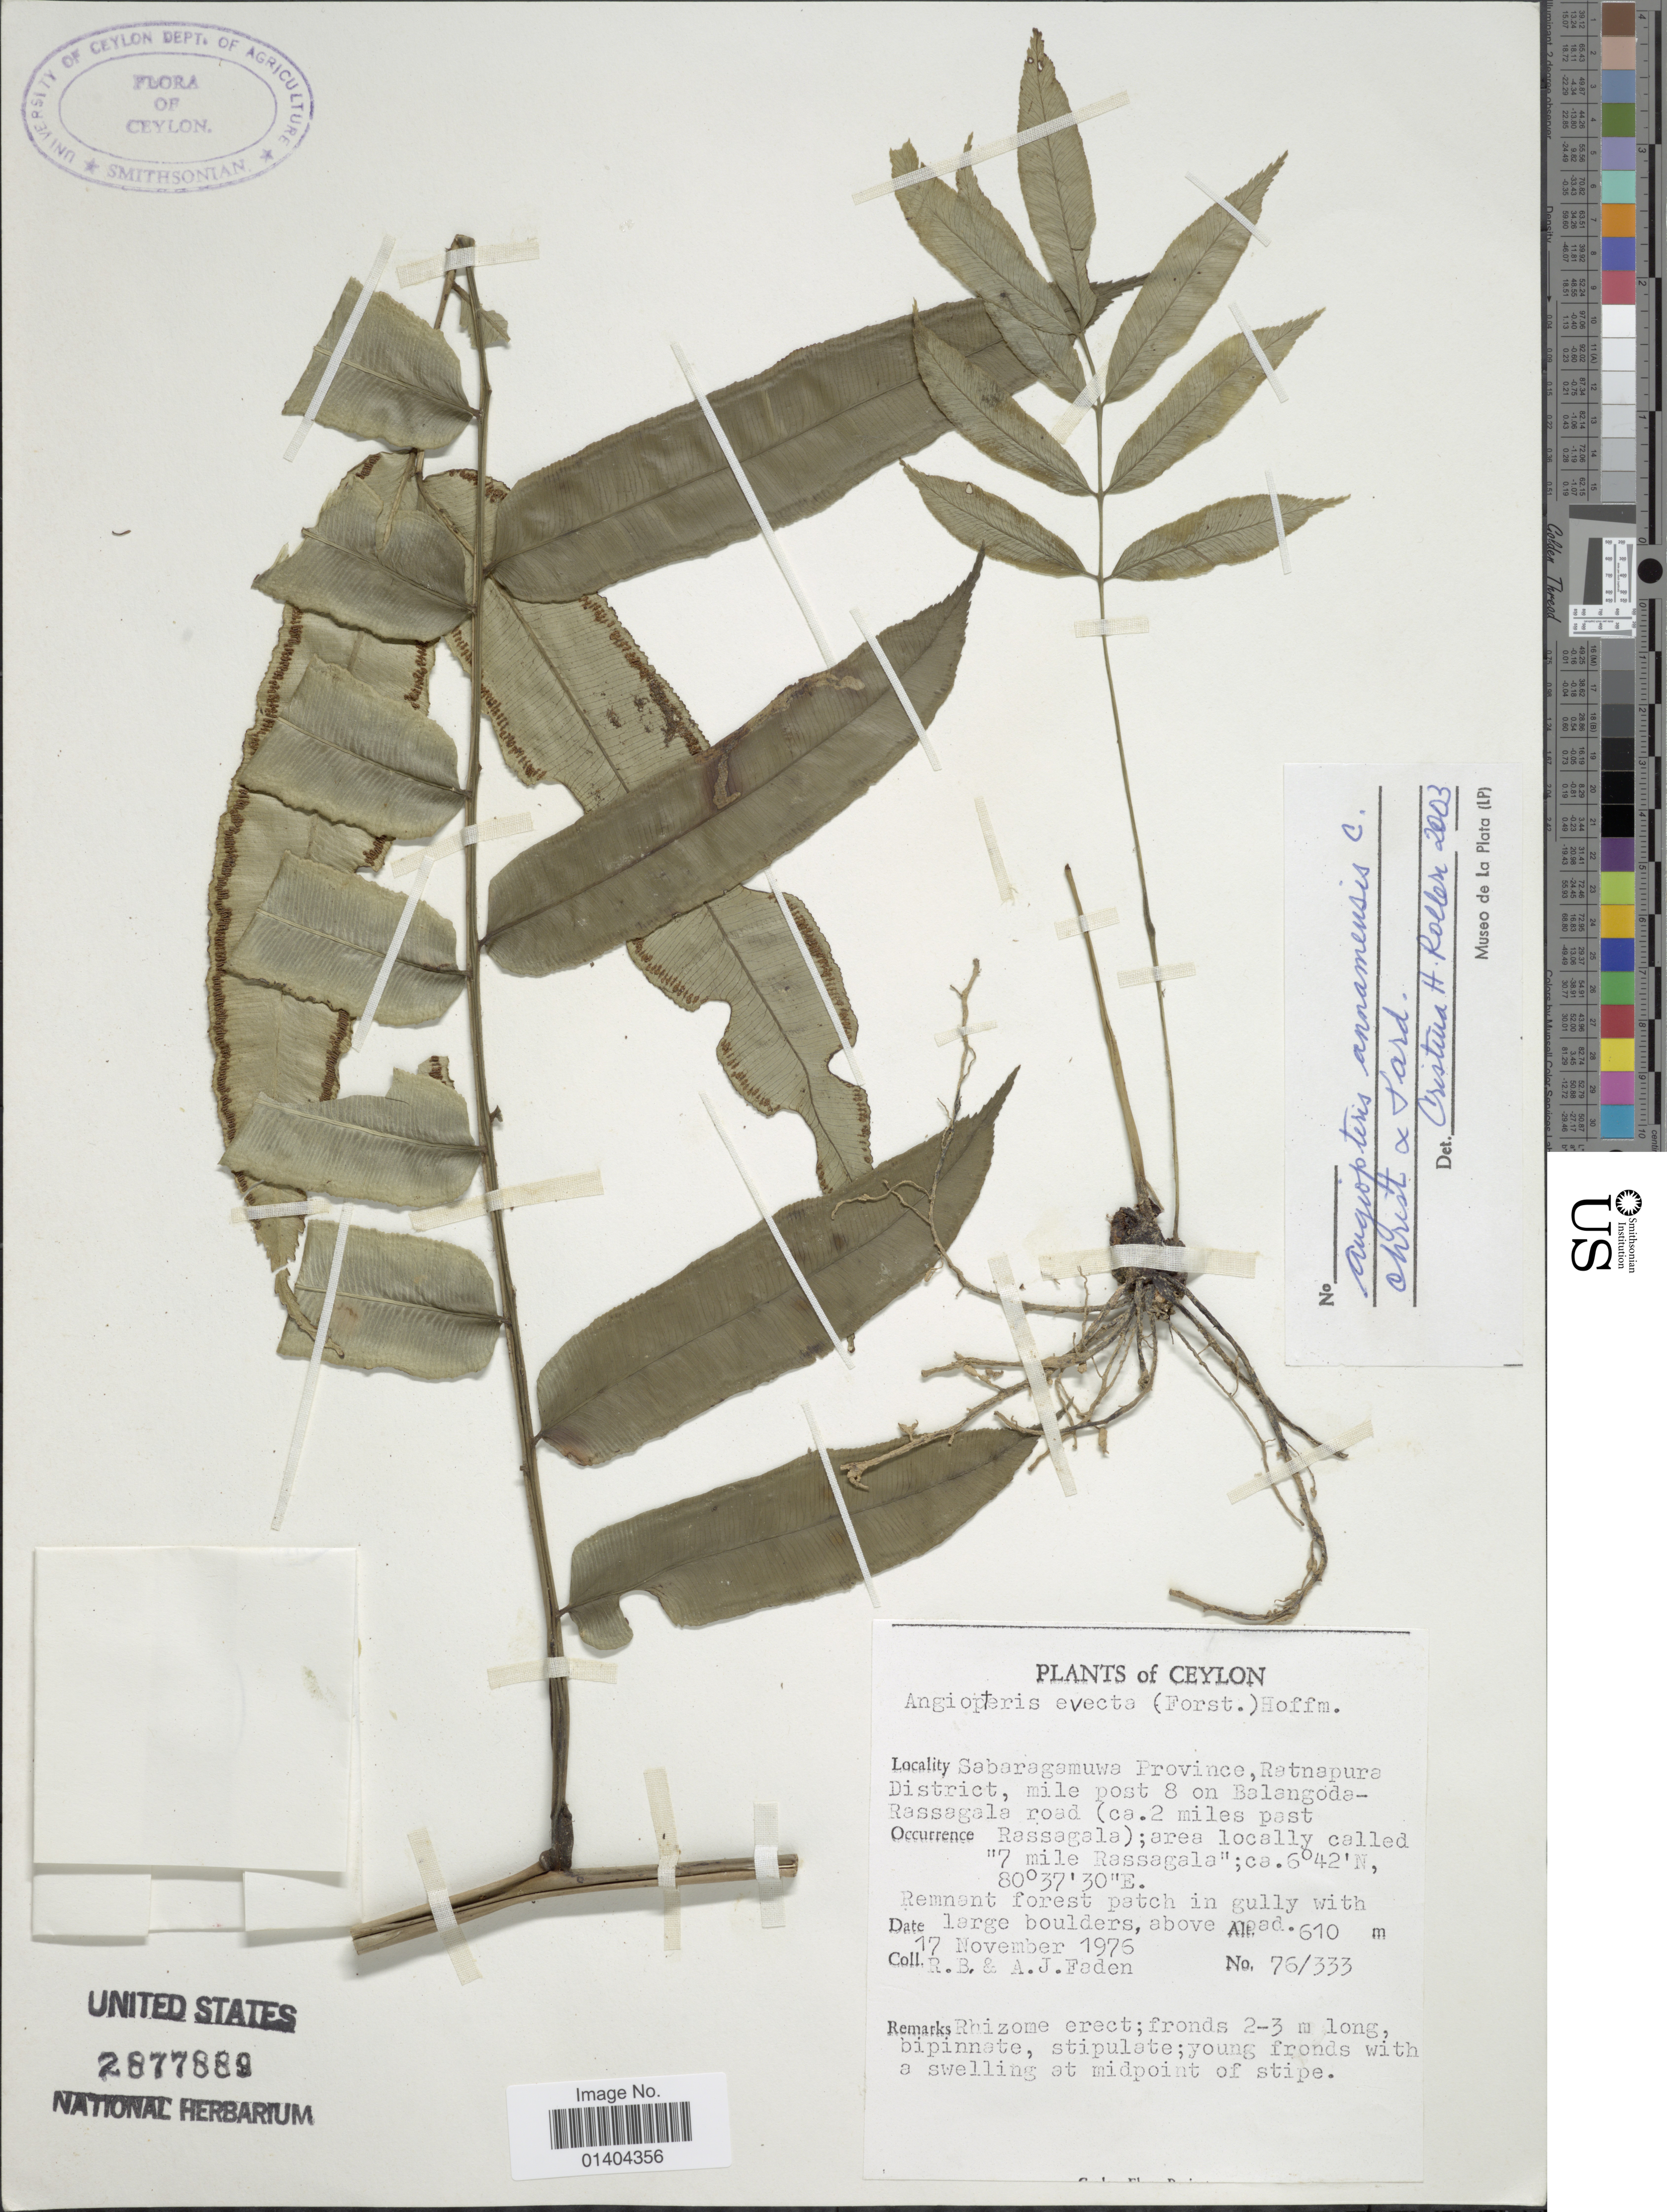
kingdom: Plantae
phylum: Tracheophyta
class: Polypodiopsida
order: Marattiales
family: Marattiaceae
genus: Angiopteris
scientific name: Angiopteris annamensis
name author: C. Chr. & Tardieu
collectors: R. B. Faden & A. J. Faden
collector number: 76/333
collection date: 1976-11-17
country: Sri Lanka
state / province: Sabaragamuwa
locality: Ratnapura District, mile post 8 on Balangoda Rassagala road (ca. 2 miles past Rassagala)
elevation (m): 610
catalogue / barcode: US 2877889